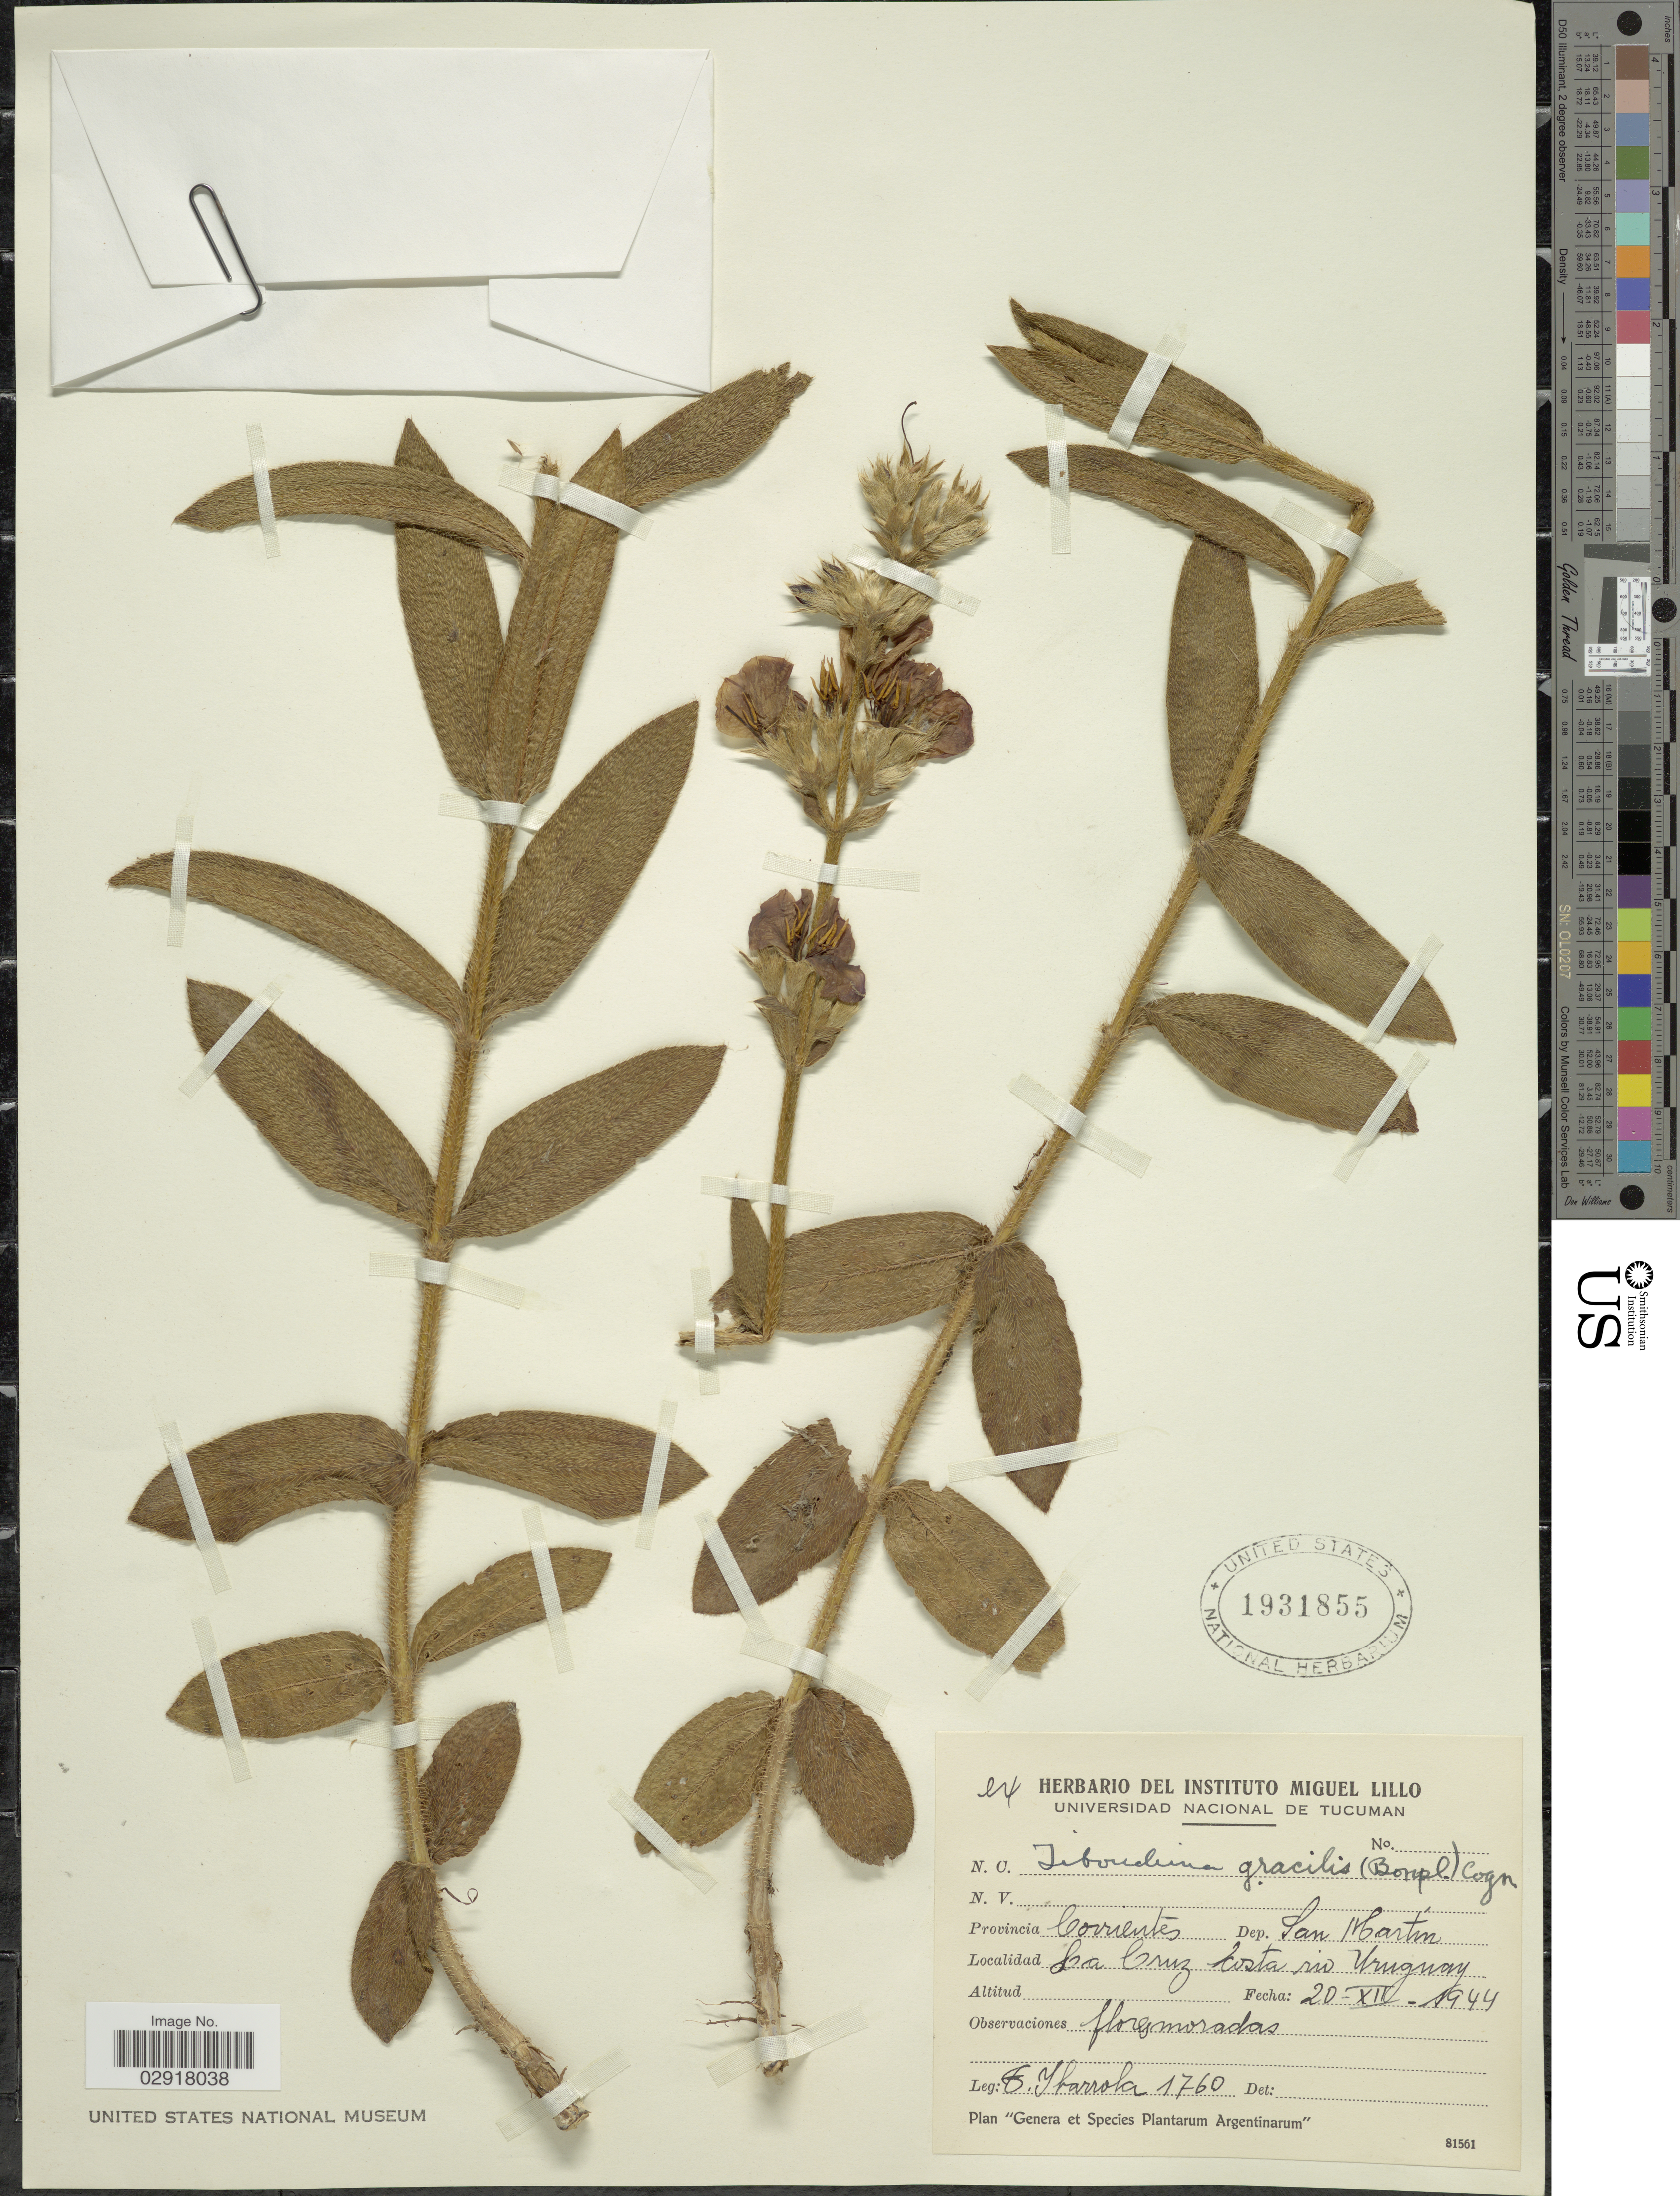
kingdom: Plantae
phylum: Tracheophyta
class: Magnoliopsida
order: Myrtales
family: Melastomataceae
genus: Chaetogastra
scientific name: Chaetogastra gracilis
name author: (Bonpl.) DC.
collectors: T. Ibarrola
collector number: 1760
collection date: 1944-12-20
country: Argentina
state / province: Corrientes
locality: Dep. San Martin. La Cruz Costa rio Uruguay.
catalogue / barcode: US 1931855